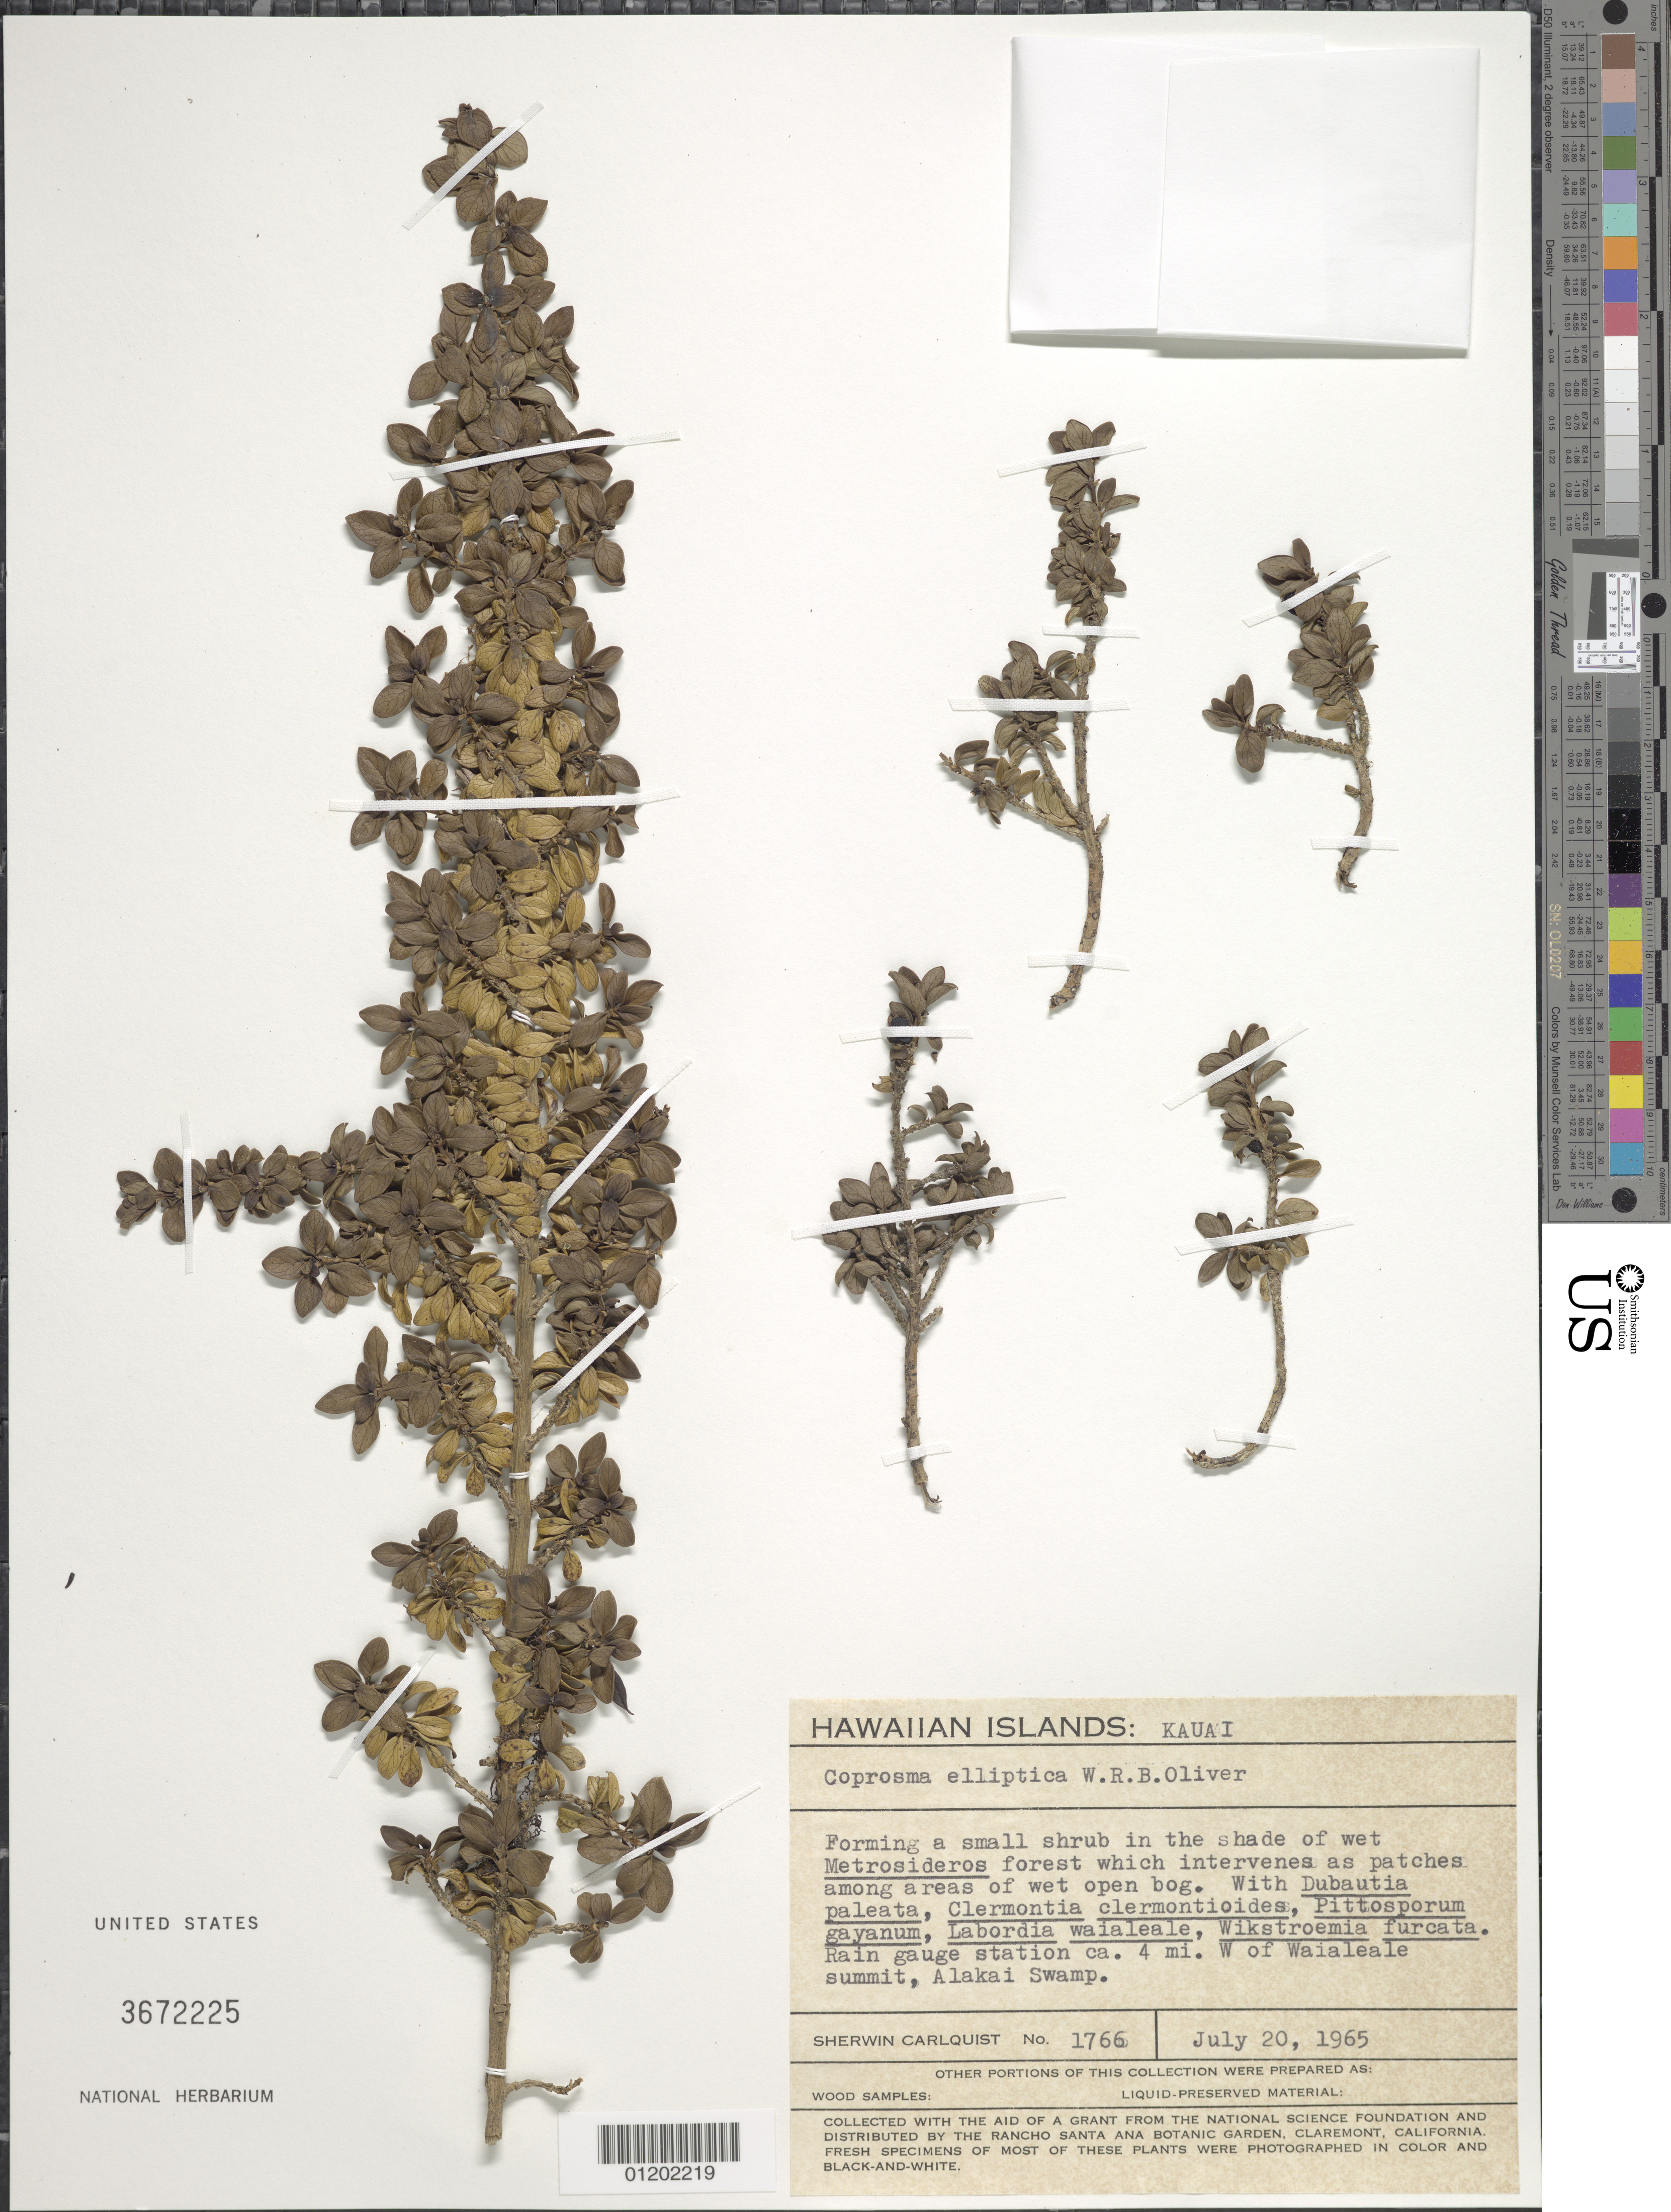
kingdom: Plantae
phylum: Tracheophyta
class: Magnoliopsida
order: Gentianales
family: Rubiaceae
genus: Coprosma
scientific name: Coprosma elliptica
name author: W.R.B. Oliv.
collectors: S. Carlquist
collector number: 1766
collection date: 1965-07-20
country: United States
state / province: Hawaii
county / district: Kaui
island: Kaua'i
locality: Near rain gauge ca. 4 mi. W of Waialeale Summit, Alakai Swamp.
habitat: Wet forest.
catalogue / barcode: US 3672225